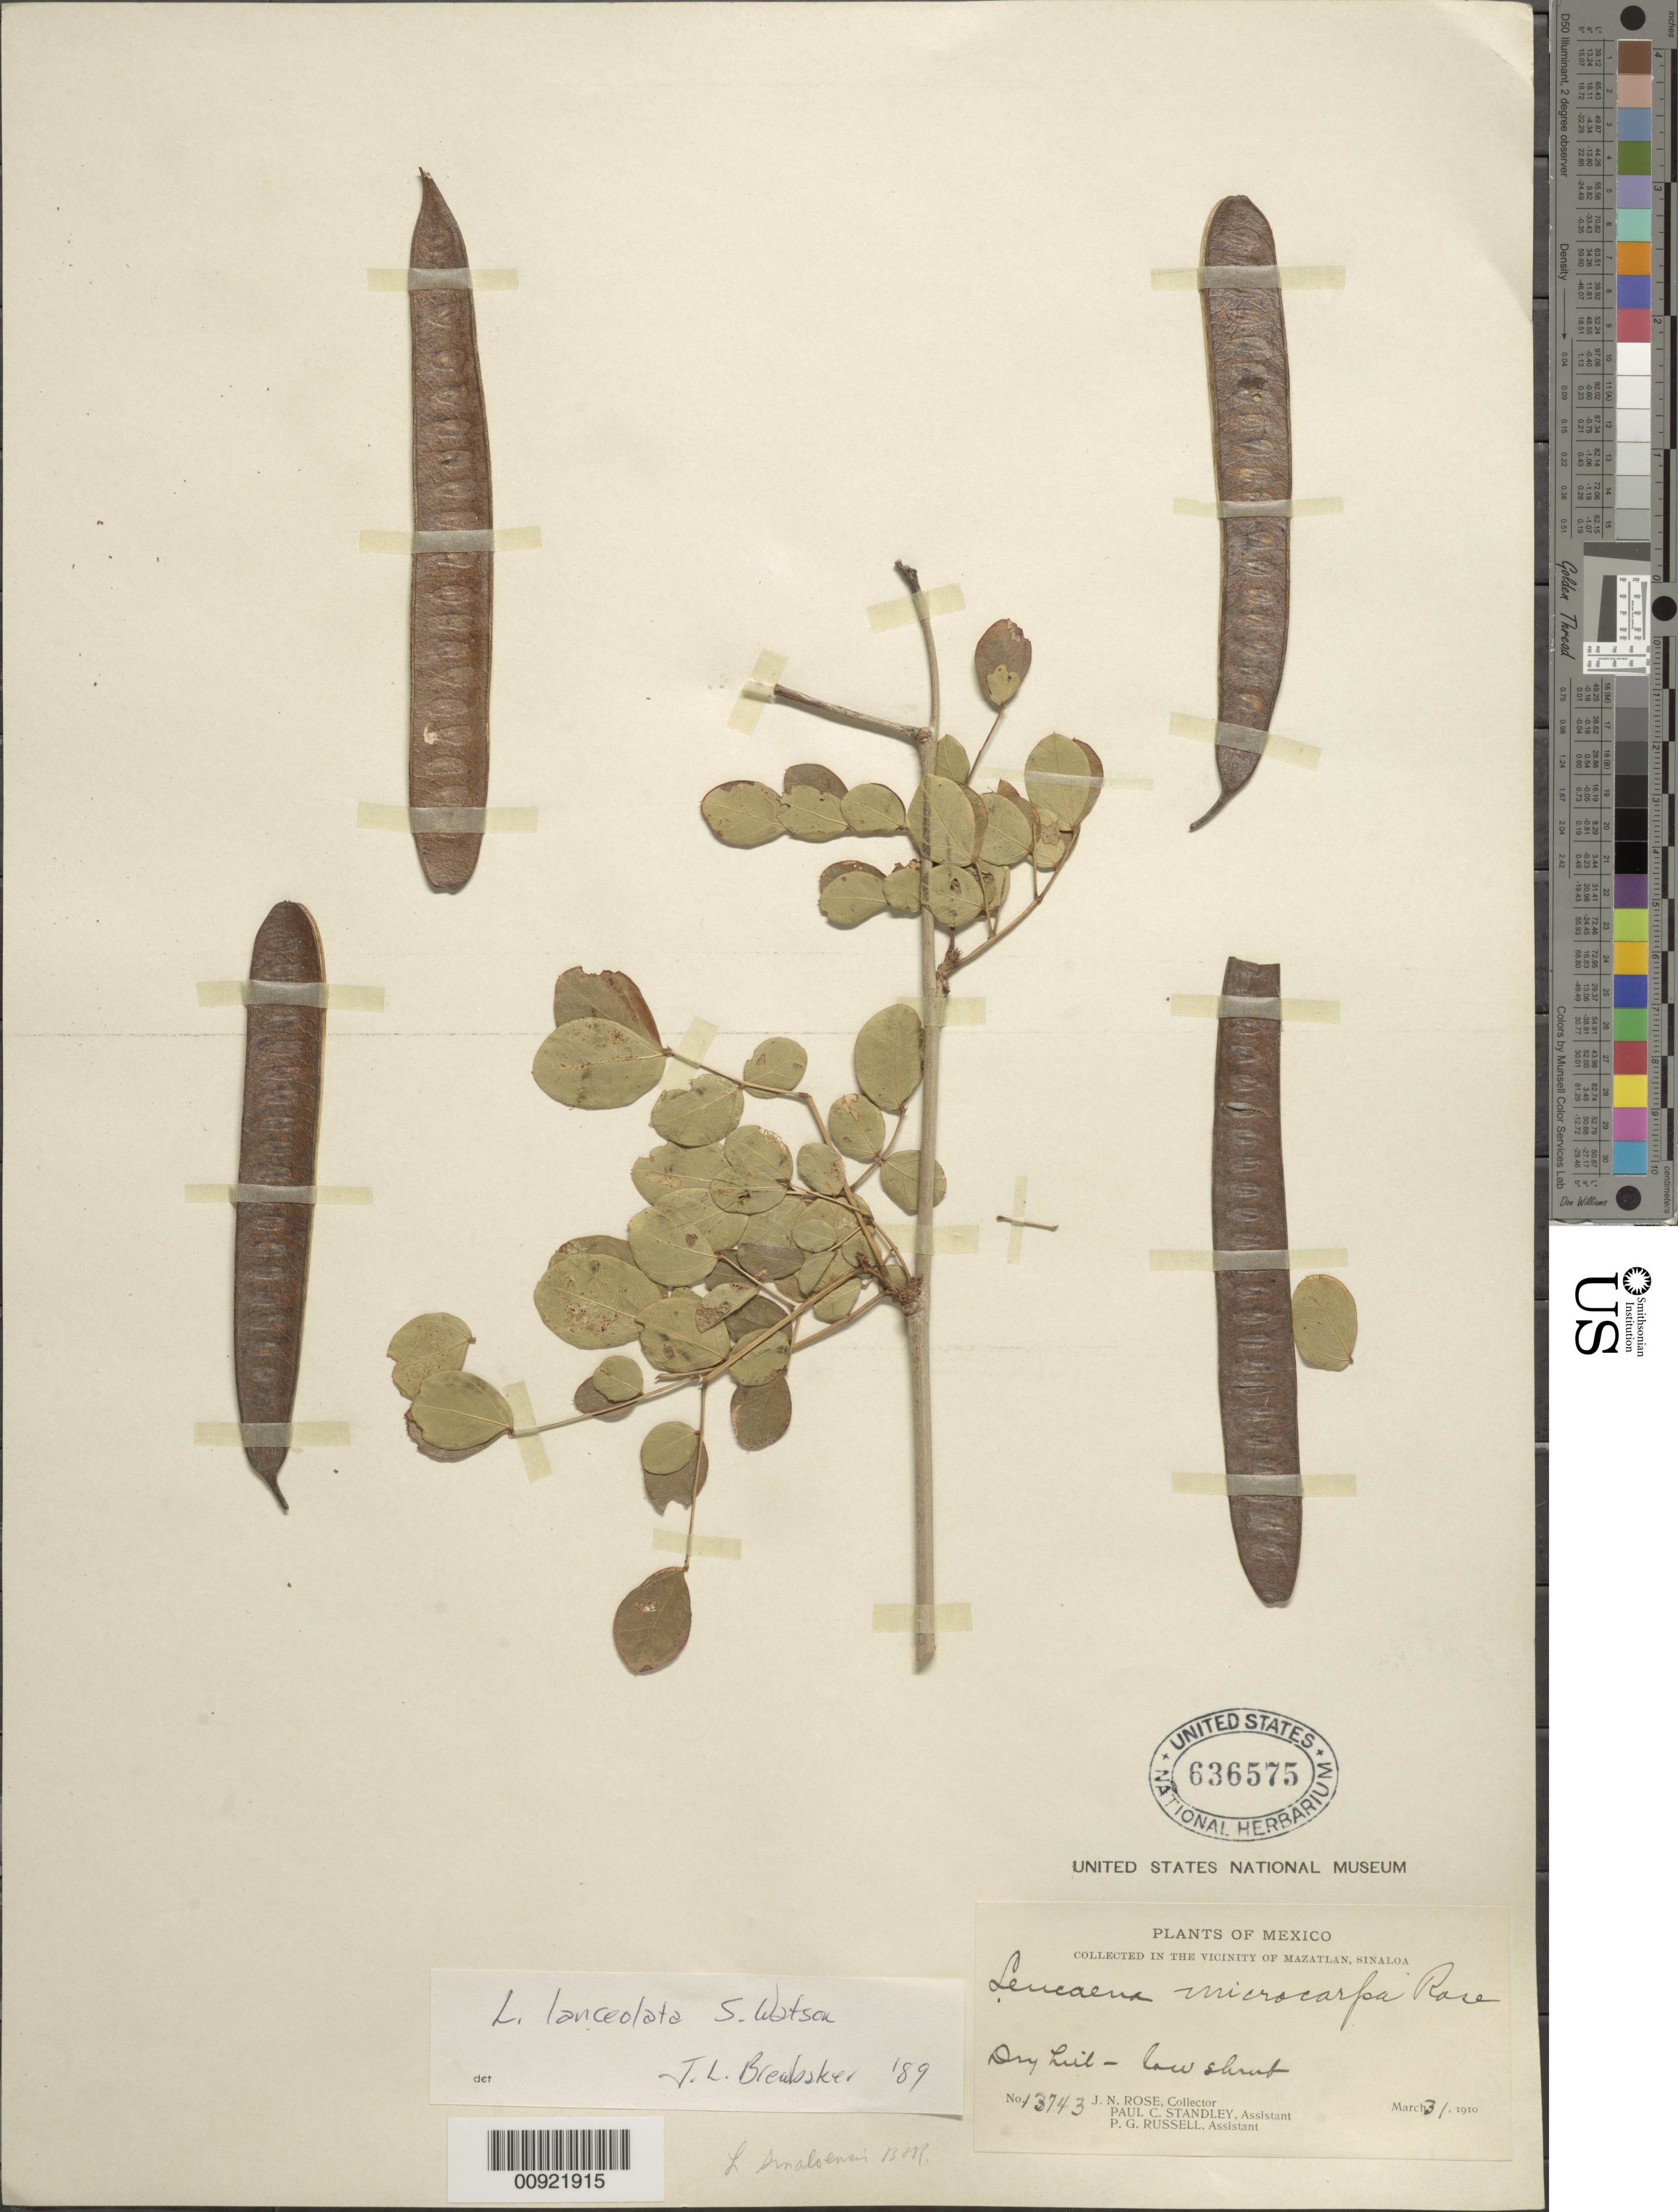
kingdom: Plantae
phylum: Tracheophyta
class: Magnoliopsida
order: Fabales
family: Fabaceae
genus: Leucaena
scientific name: Leucaena lanceolata var. lanceolata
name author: S. Watson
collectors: J. N. Rose, P. C. Standley & P. G. Russell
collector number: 13743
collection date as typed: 31 Mar 1910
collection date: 1910-03-31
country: Mexico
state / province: Sinaloa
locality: In the vicinity of Mazatlán, Sinaloa.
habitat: Dry hill.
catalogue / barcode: US 636575